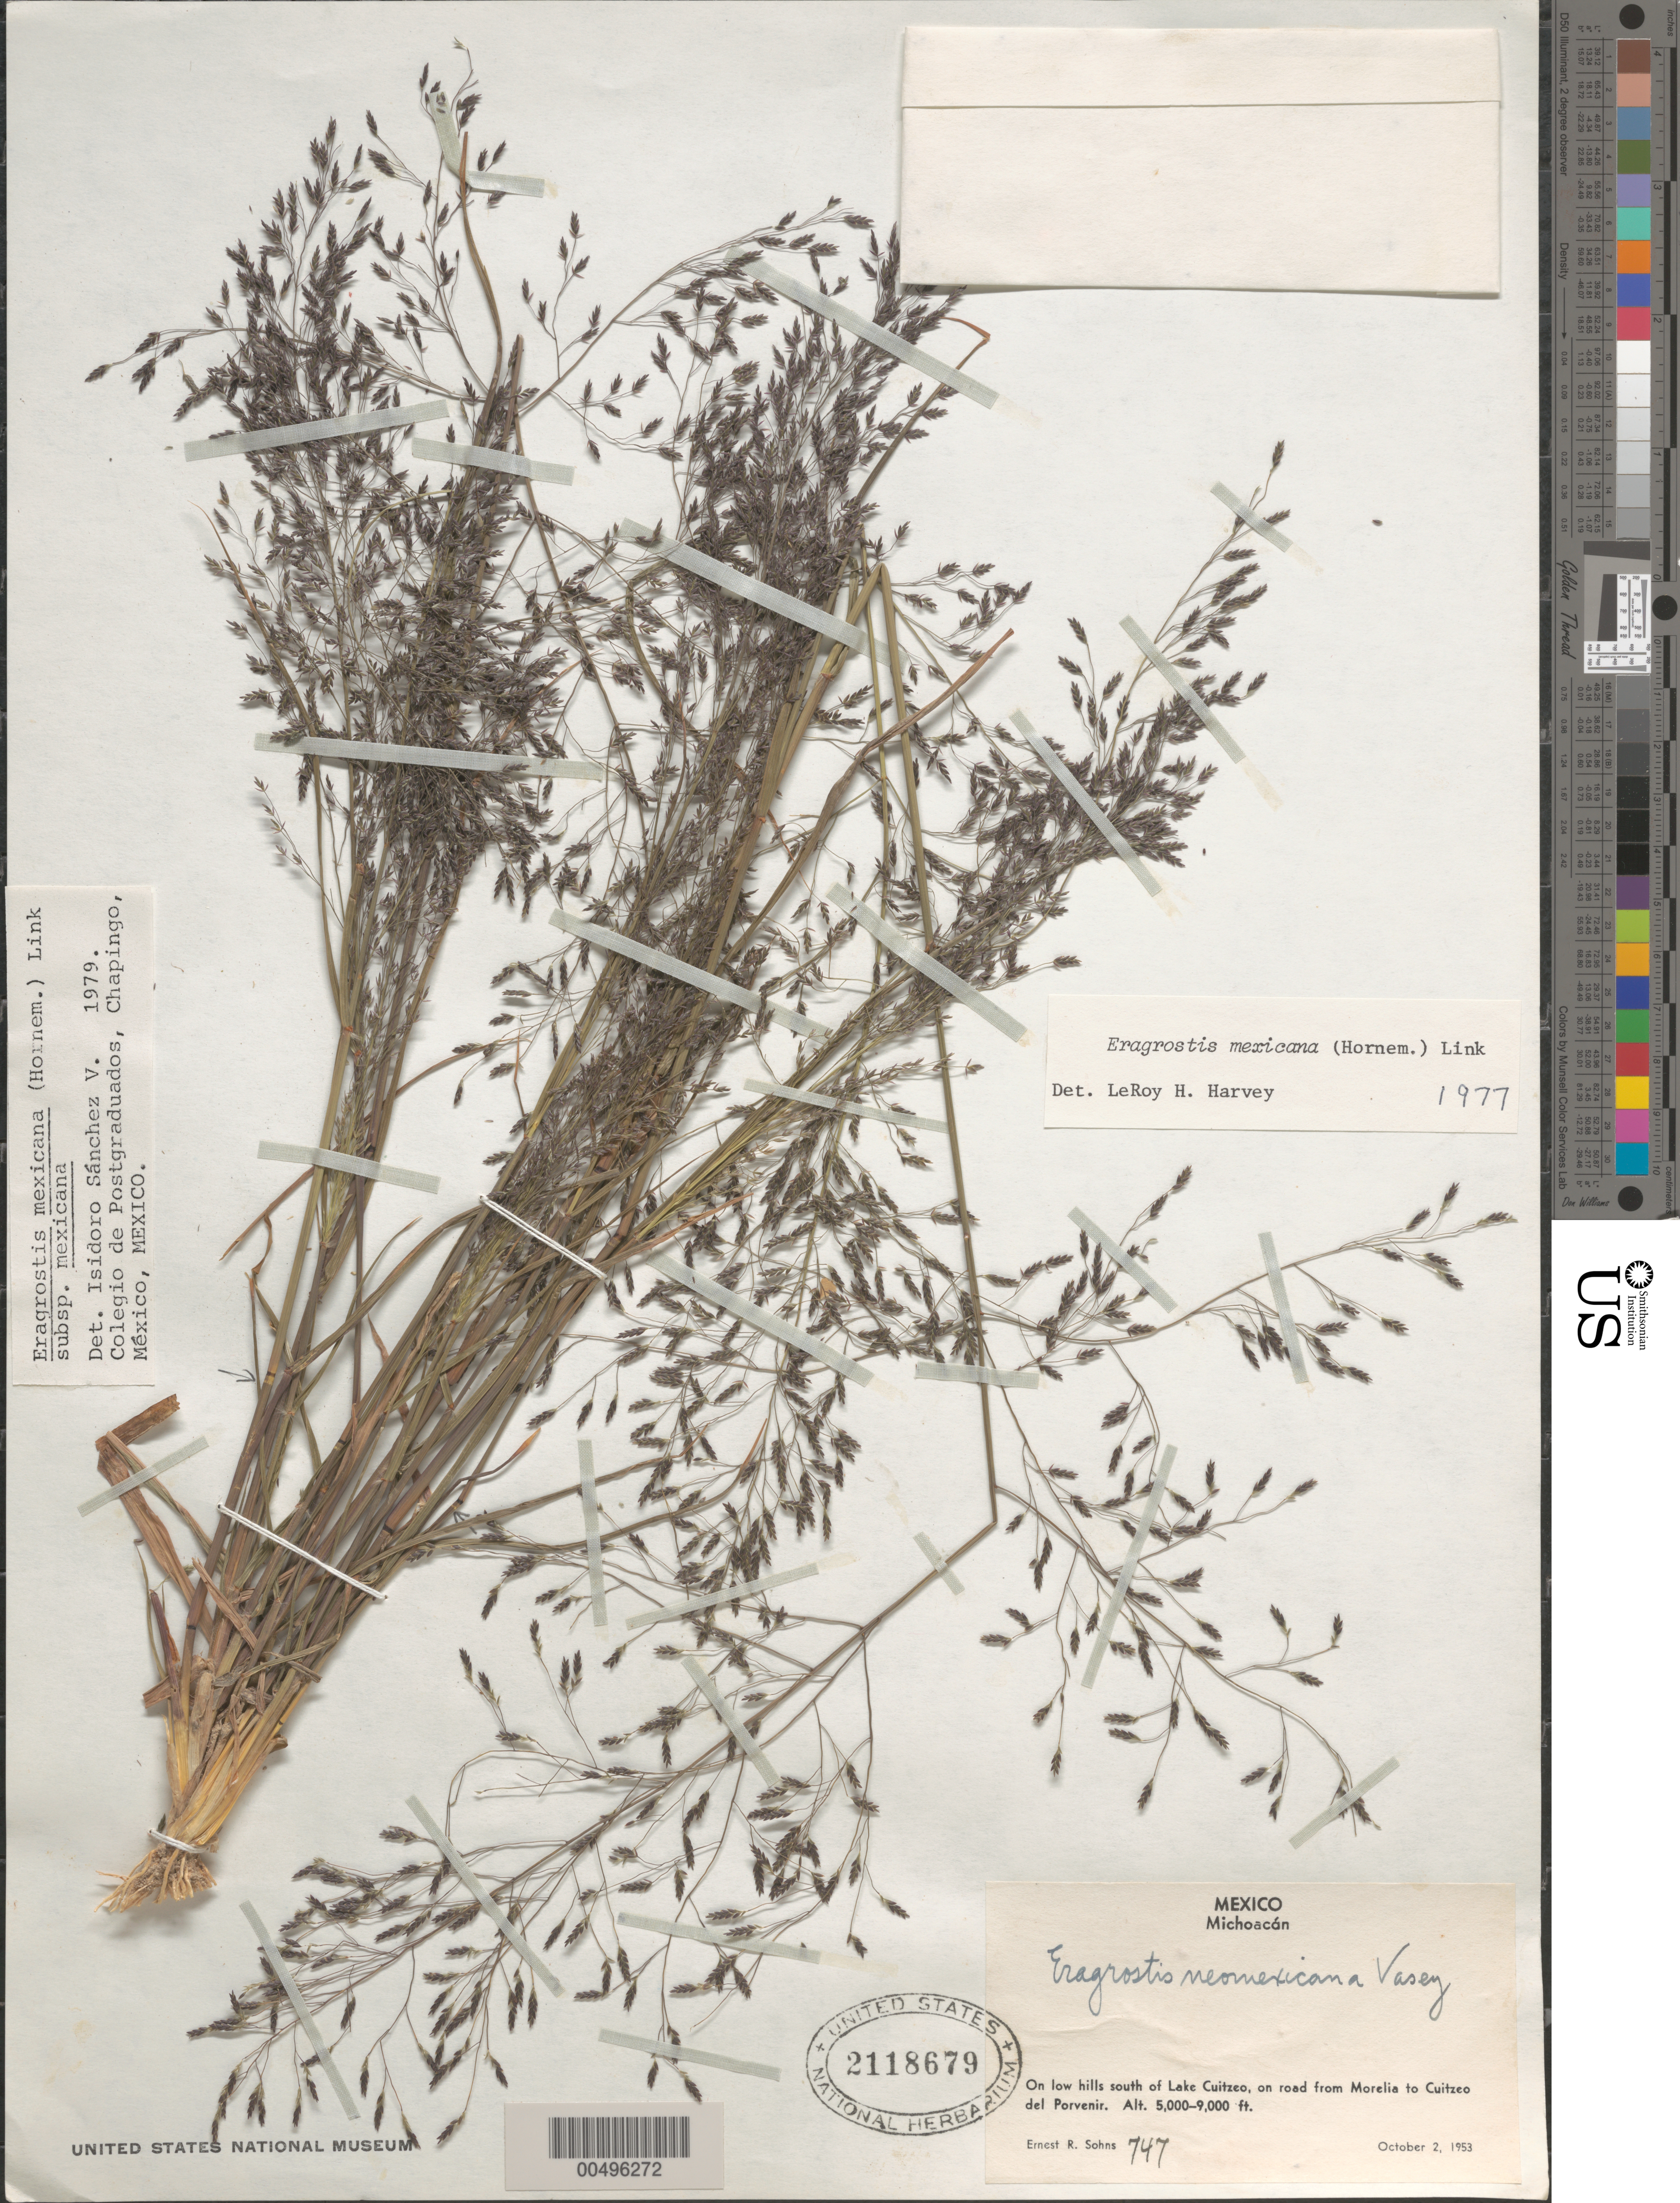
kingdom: Plantae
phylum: Tracheophyta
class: Liliopsida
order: Poales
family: Poaceae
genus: Eragrostis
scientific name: Eragrostis mexicana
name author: (Hornem.) Link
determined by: Sánchez Vega, I. M.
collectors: E. R. Sohns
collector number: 747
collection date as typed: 2 Oct 1953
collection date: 1953-10-02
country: Mexico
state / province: Michoacán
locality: S of Lake Cuitzeo, on rd from Morelia to Cuitzeo del Porvenir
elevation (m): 1524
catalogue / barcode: US 2118679